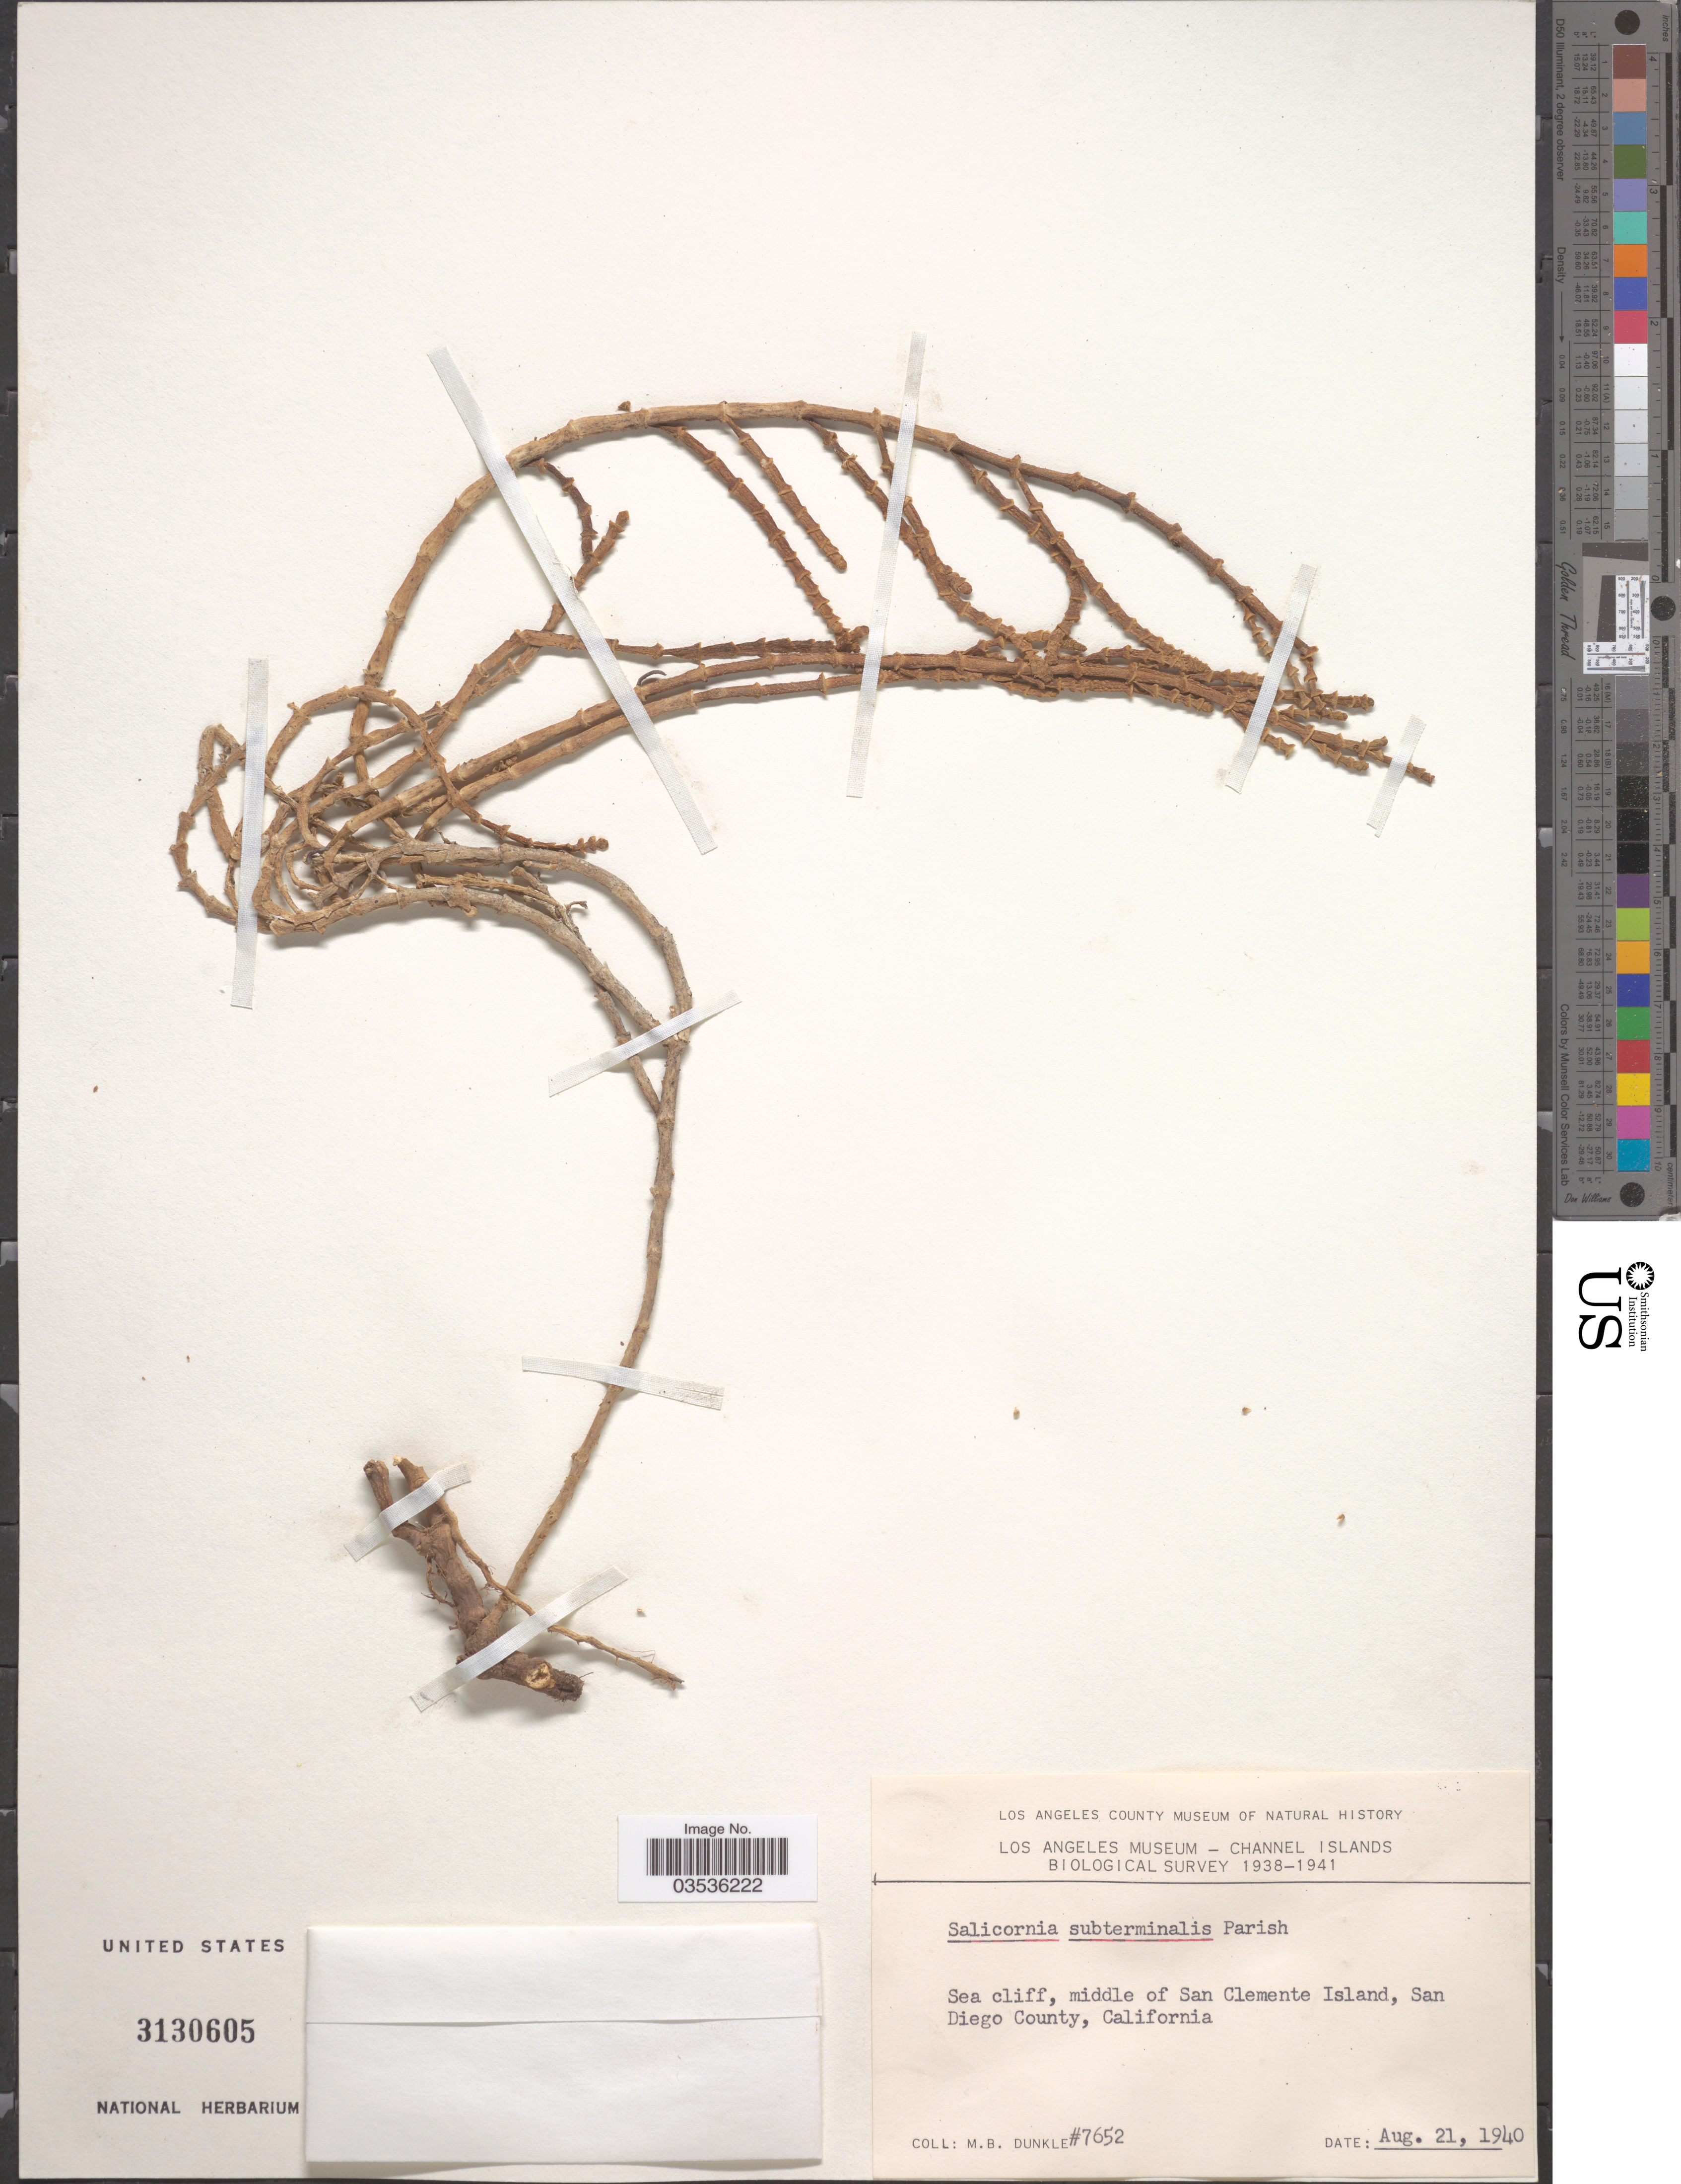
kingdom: Plantae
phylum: Tracheophyta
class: Magnoliopsida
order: Caryophyllales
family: Amaranthaceae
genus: Salicornia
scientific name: Salicornia subterminalis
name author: Parish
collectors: M. Dunkle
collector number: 7652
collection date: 1940-08-21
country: United States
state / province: California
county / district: San Diego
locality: Middle of San Clemente Island, San Diego County.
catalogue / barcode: US 3130605